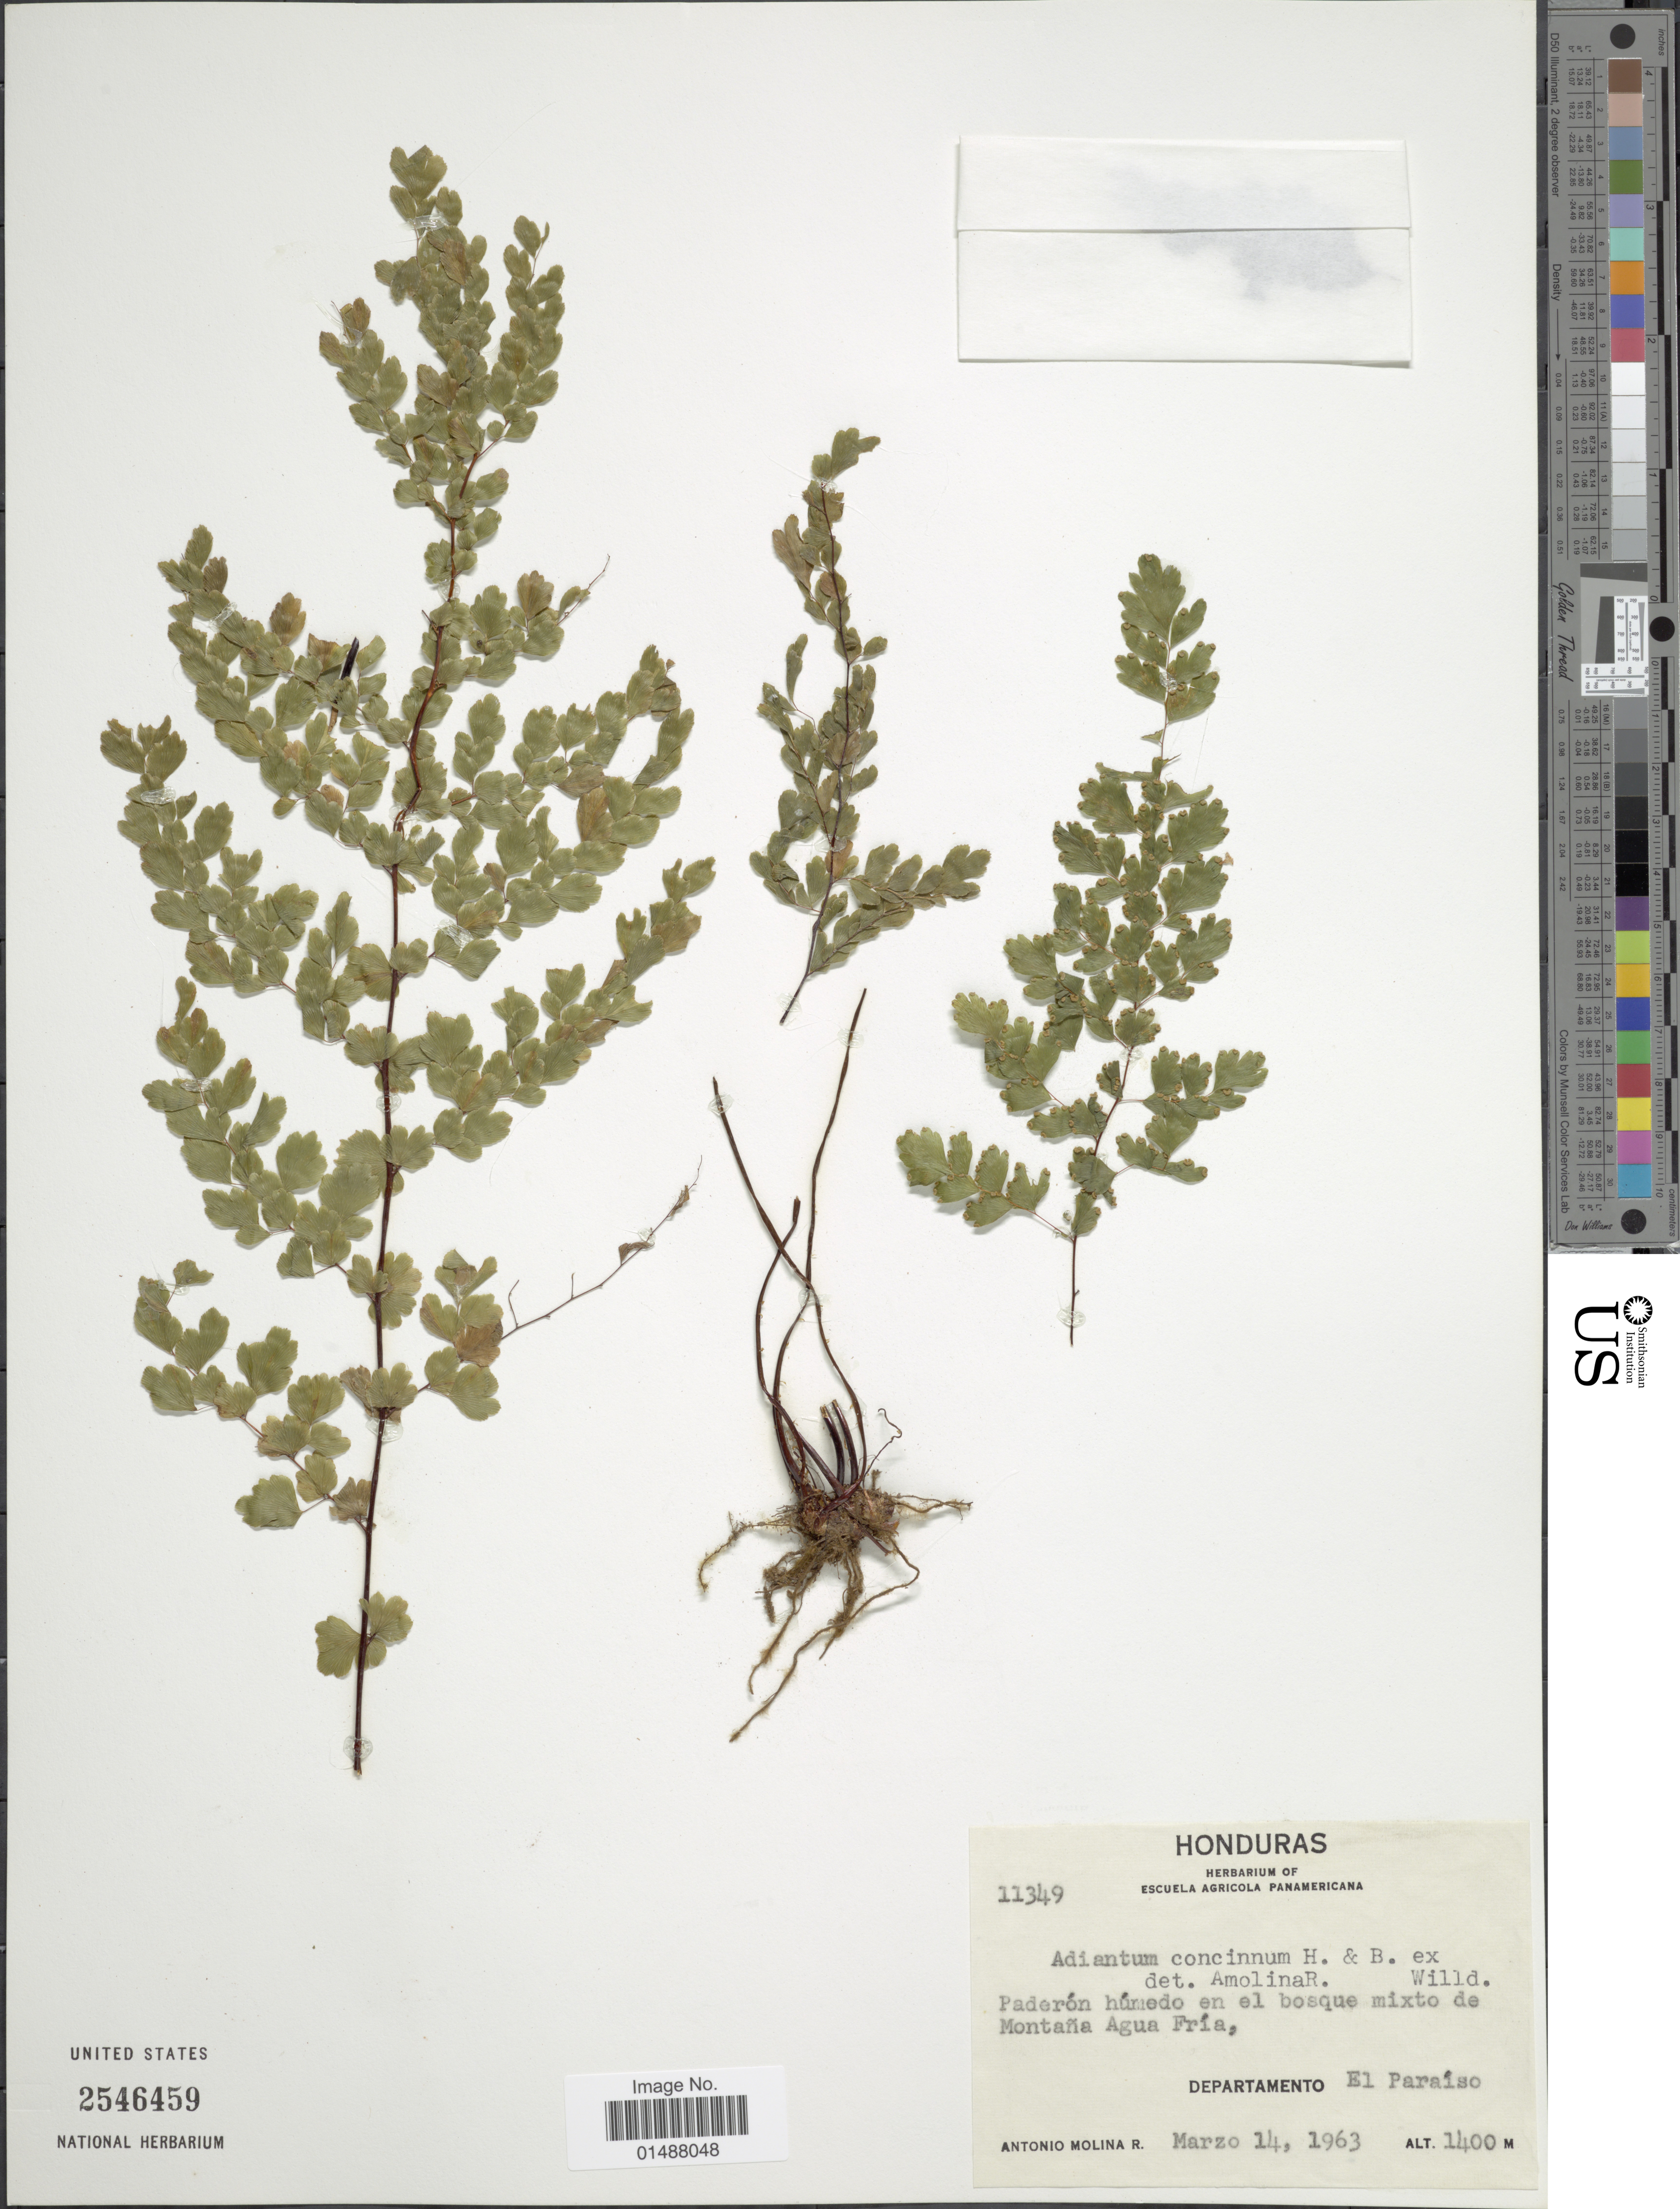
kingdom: Plantae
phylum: Tracheophyta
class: Polypodiopsida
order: Polypodiales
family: Pteridaceae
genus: Adiantum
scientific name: Adiantum concinnum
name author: Humb. & Bonpl. ex Willd.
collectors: A. Molina R.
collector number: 11349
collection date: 1963-03-14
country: Honduras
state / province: El Paraíso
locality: Paderon humedo en el bosque mixto de Montana Agua Fria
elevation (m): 1400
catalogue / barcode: US 2546459